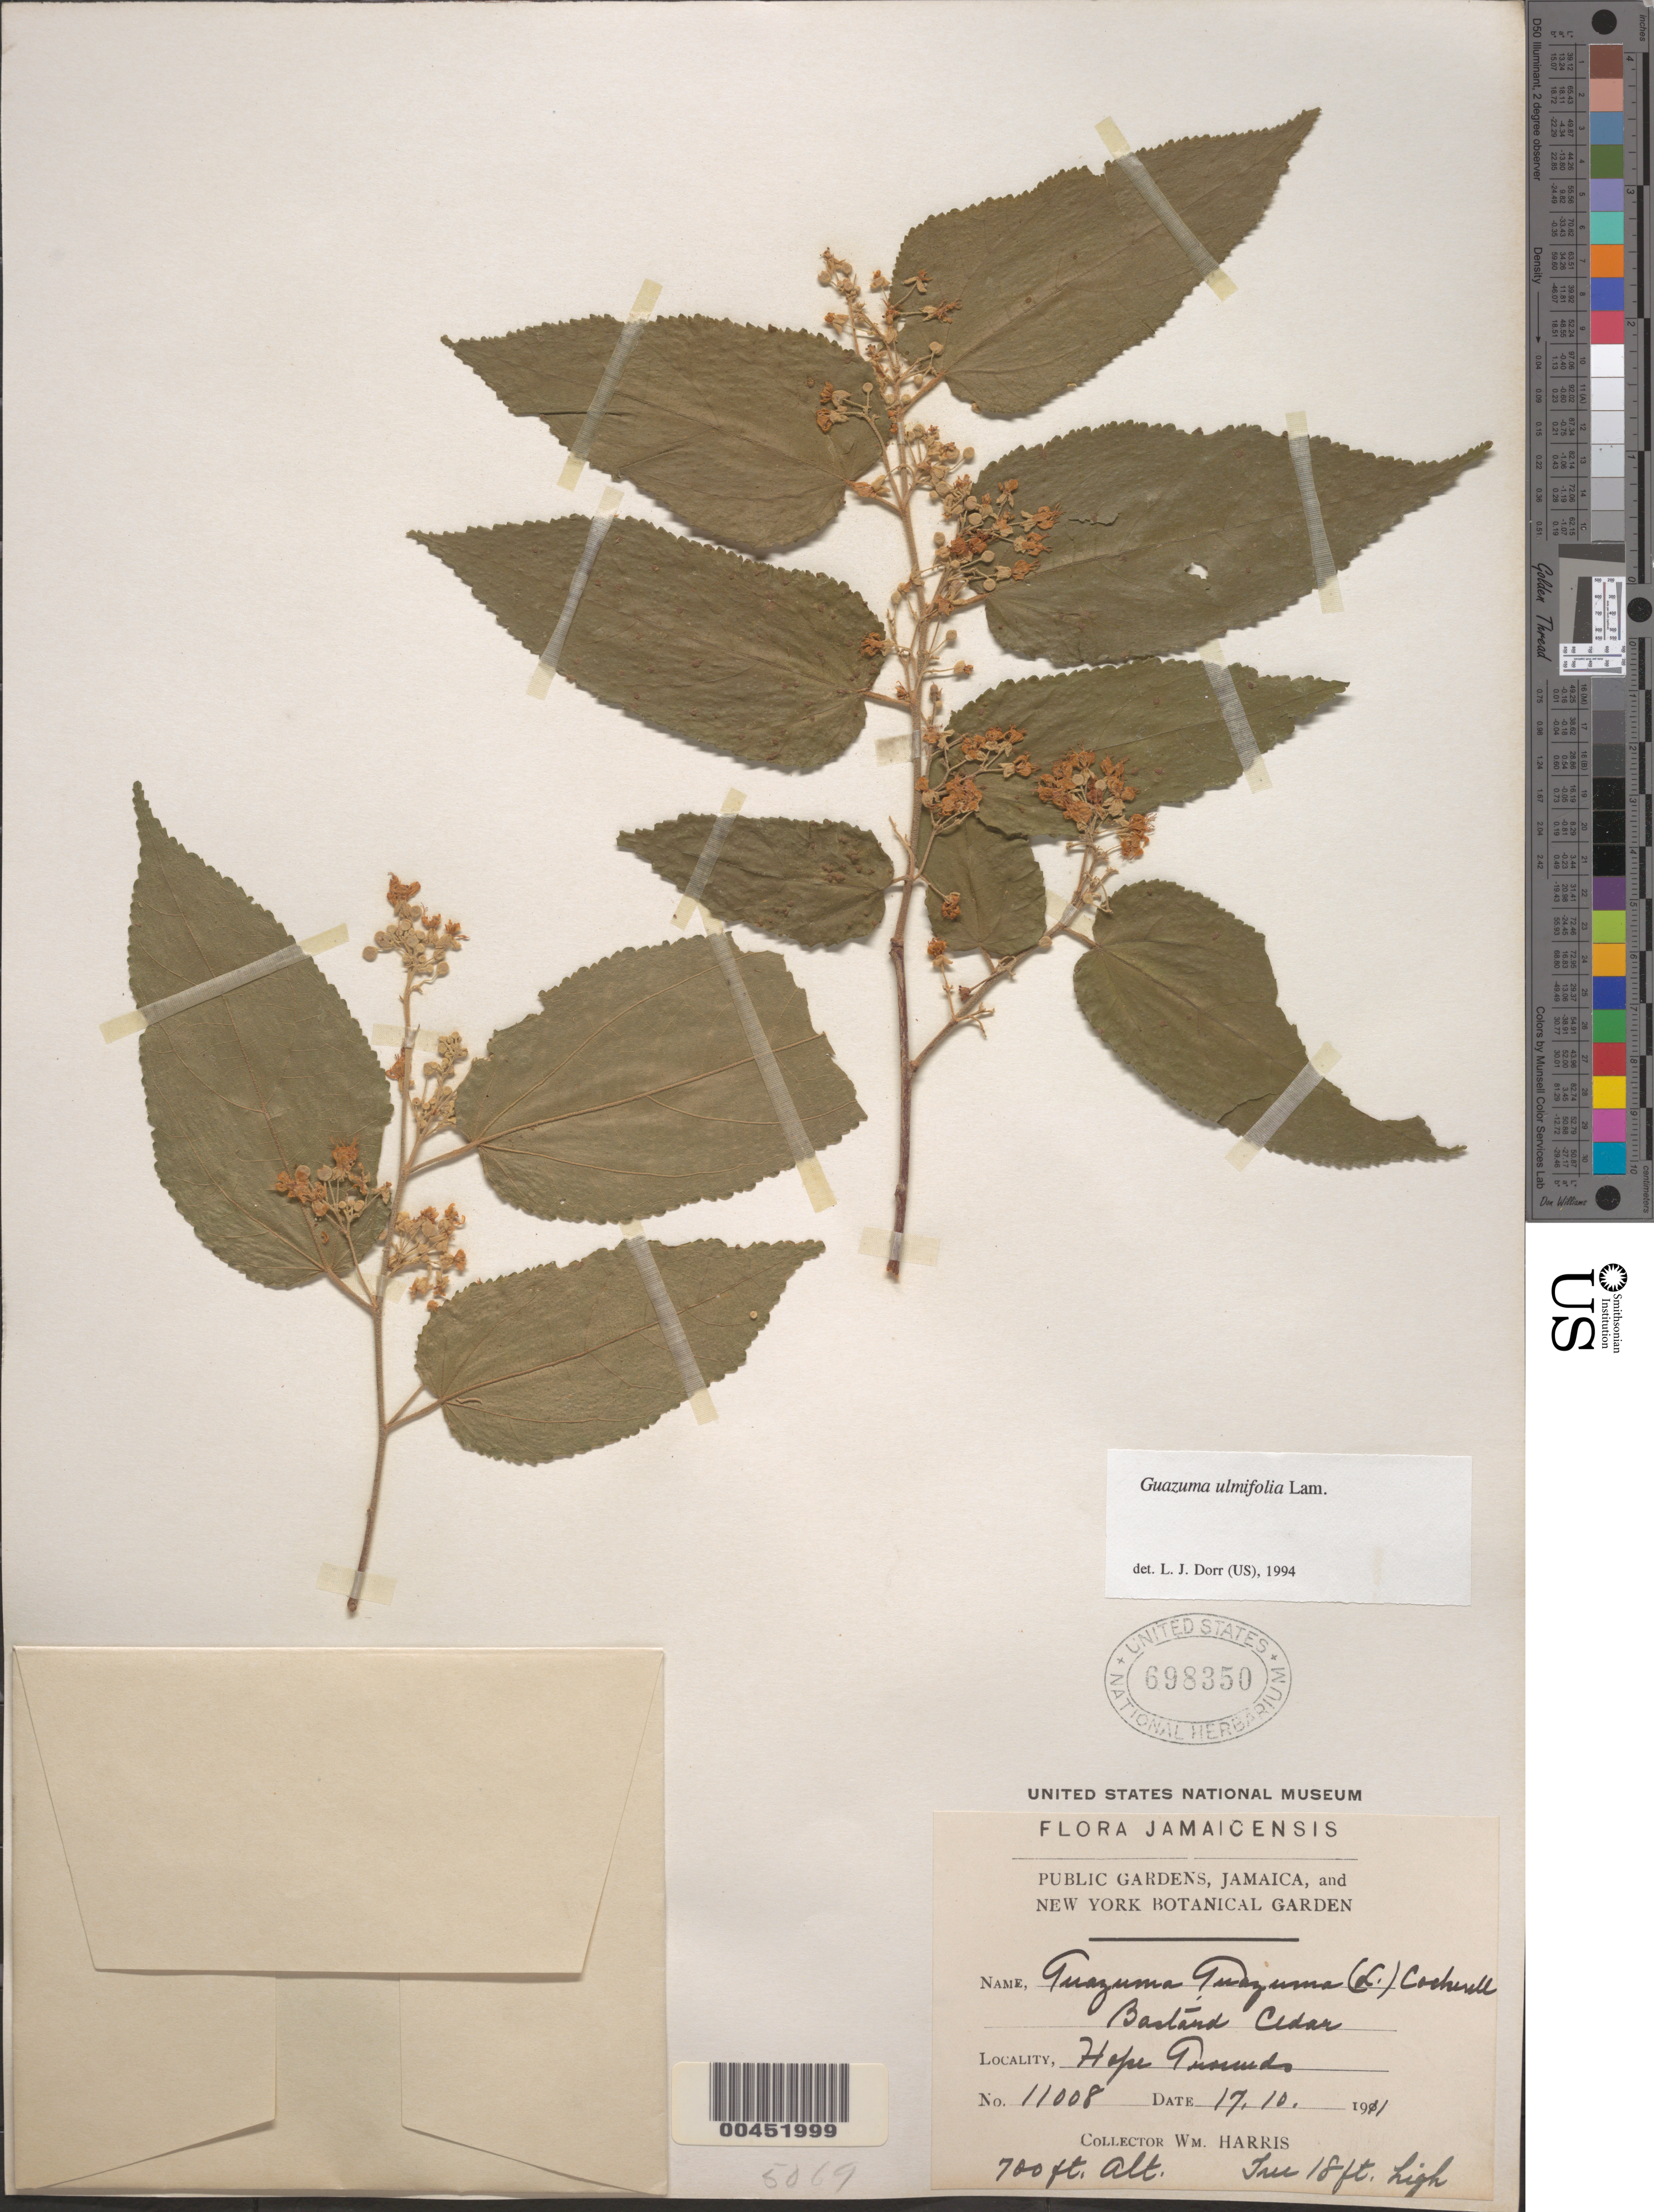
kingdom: Plantae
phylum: Tracheophyta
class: Magnoliopsida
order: Malvales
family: Malvaceae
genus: Guazuma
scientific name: Guazuma ulmifolia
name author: Lam.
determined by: Dorr, L. J., (BOT), Smithsonian Institution - National Museum of Natural History (UNITED STATES)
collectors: W. H. Harris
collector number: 11008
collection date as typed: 17 Oct 1911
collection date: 1911-10-17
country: Jamaica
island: Greater Antilles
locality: Hope grounds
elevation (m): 213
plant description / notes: Common name: Bastard Cedar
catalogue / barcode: US 698350